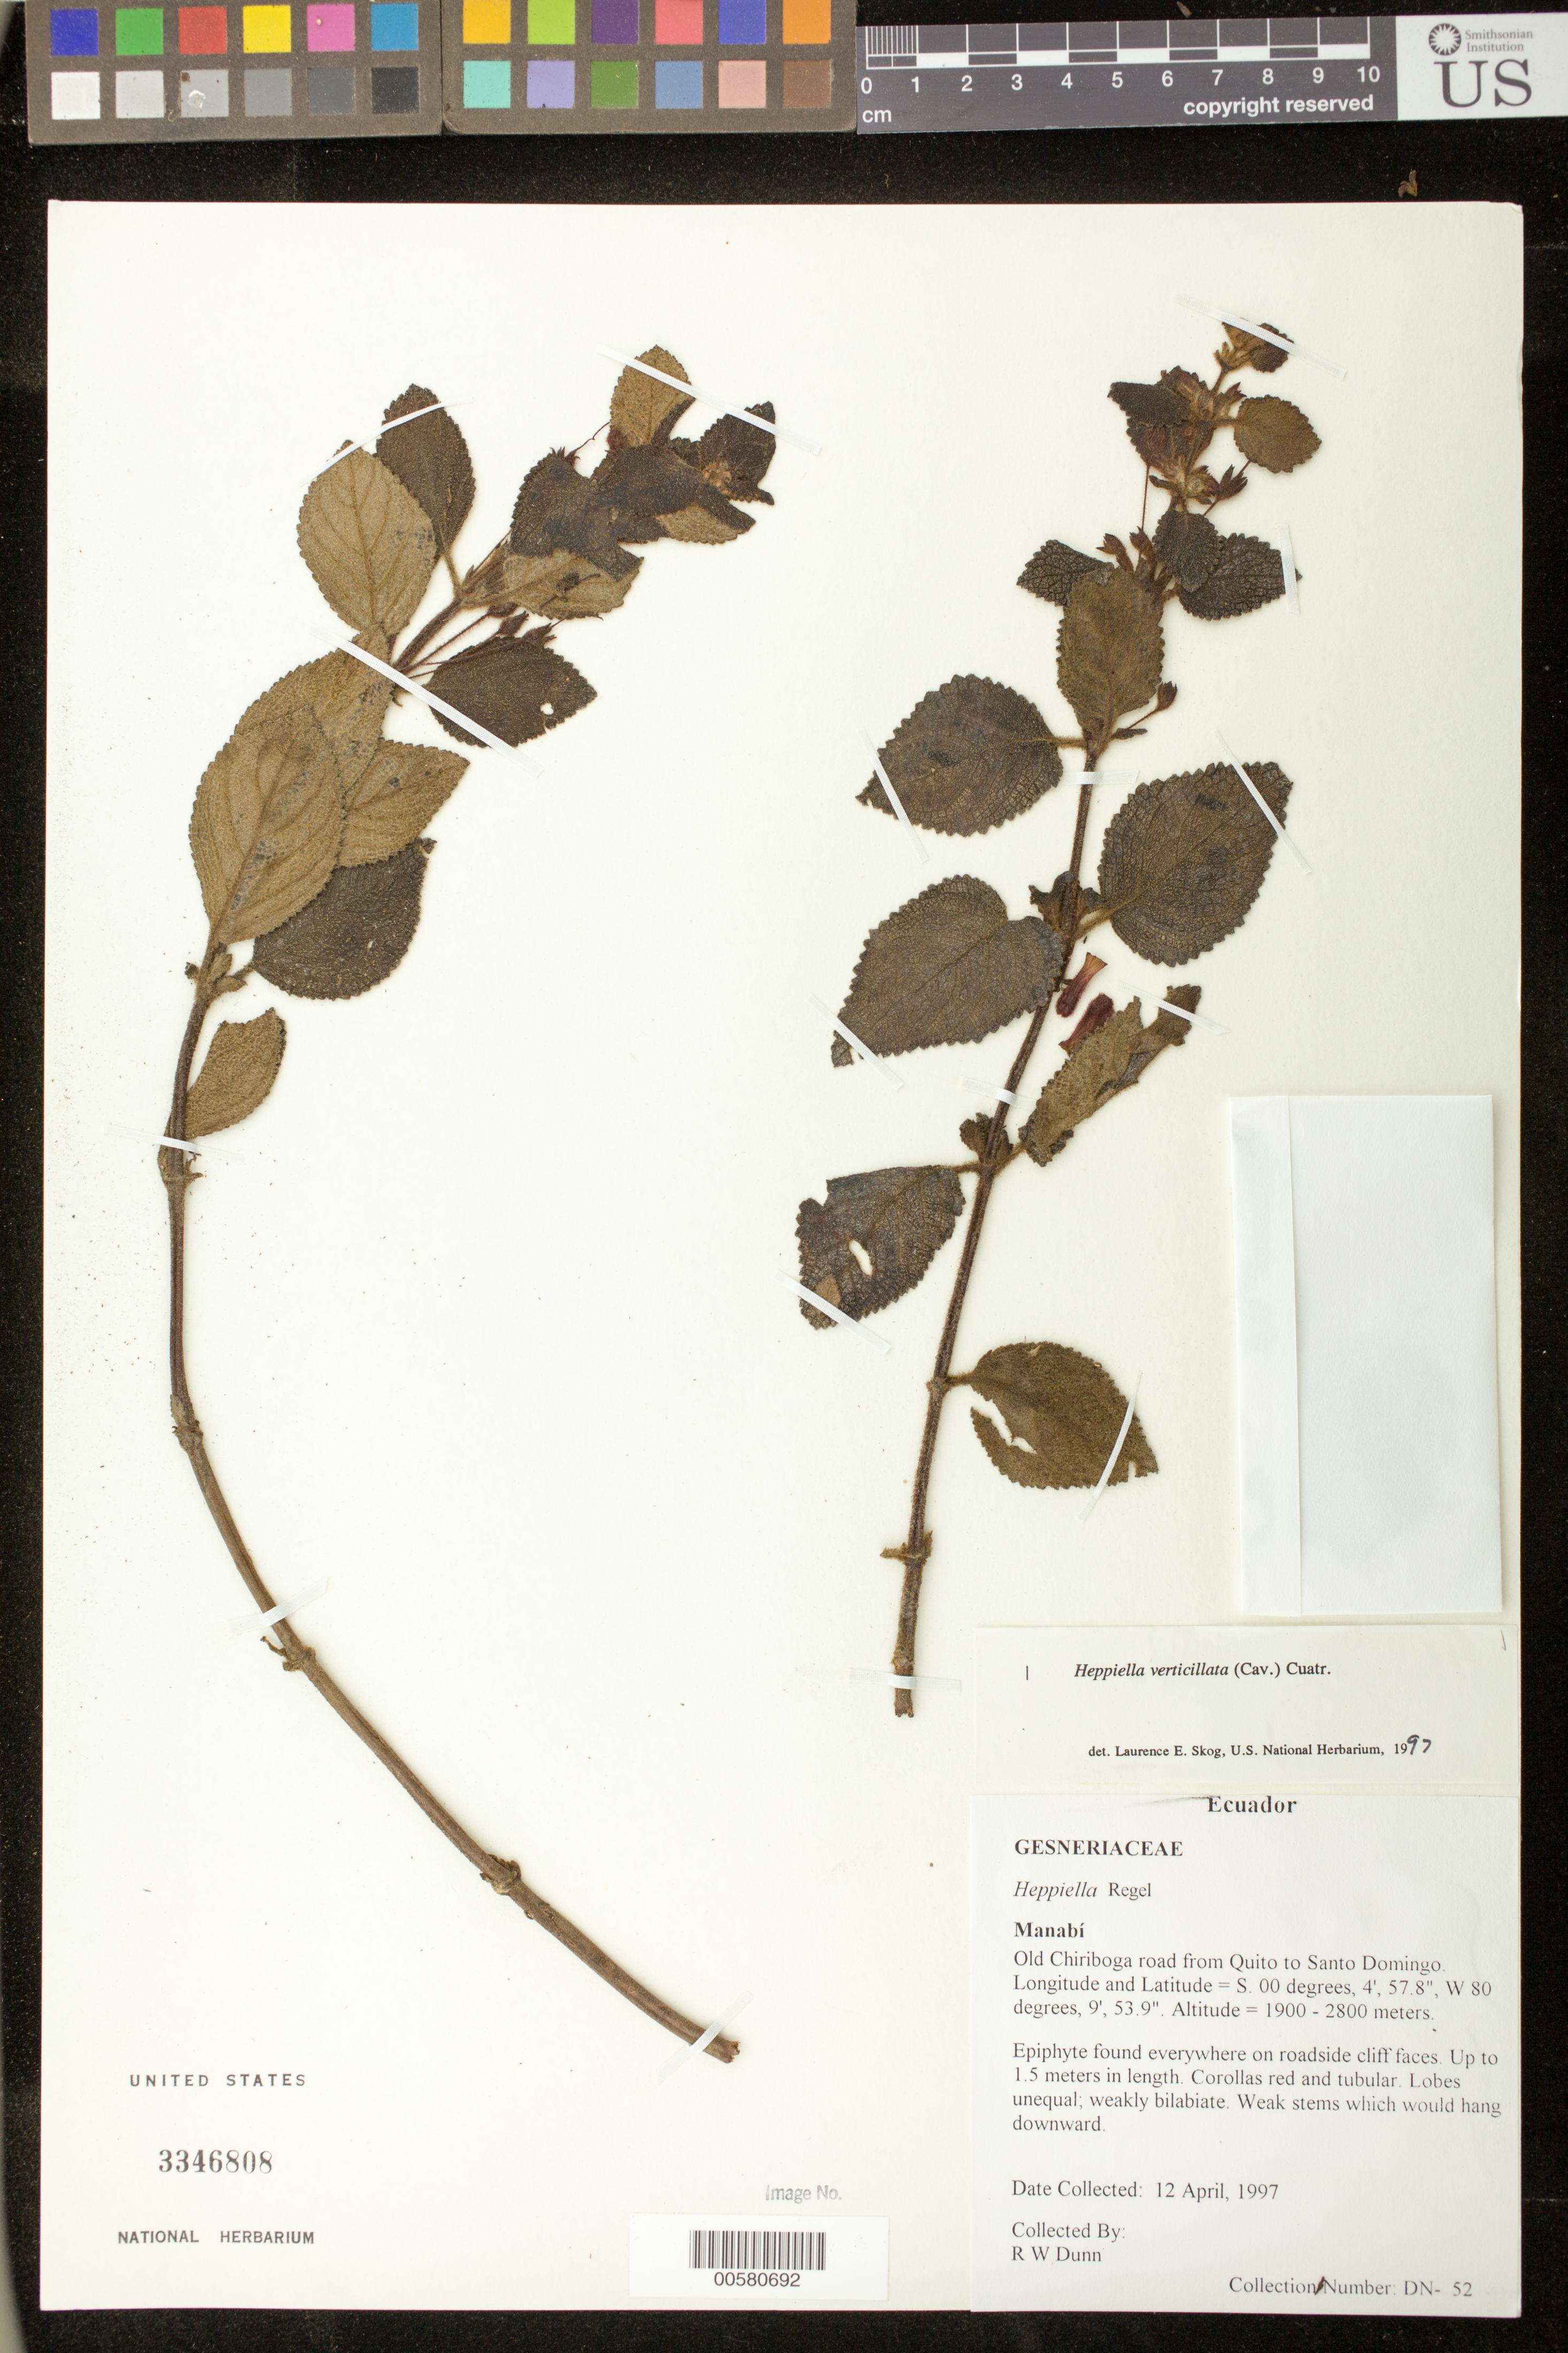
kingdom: Plantae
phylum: Tracheophyta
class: Magnoliopsida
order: Lamiales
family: Gesneriaceae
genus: Heppiella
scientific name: Heppiella verticillata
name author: (Cav.) Cuatrec.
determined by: Skog, Laurence E.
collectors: R. Dunn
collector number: DN 52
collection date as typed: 12 Apr 1997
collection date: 1997-04-12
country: Ecuador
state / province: Pichincha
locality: Old Chiriboga road from Quito to Santo Domingo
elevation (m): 1900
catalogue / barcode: US 3346808